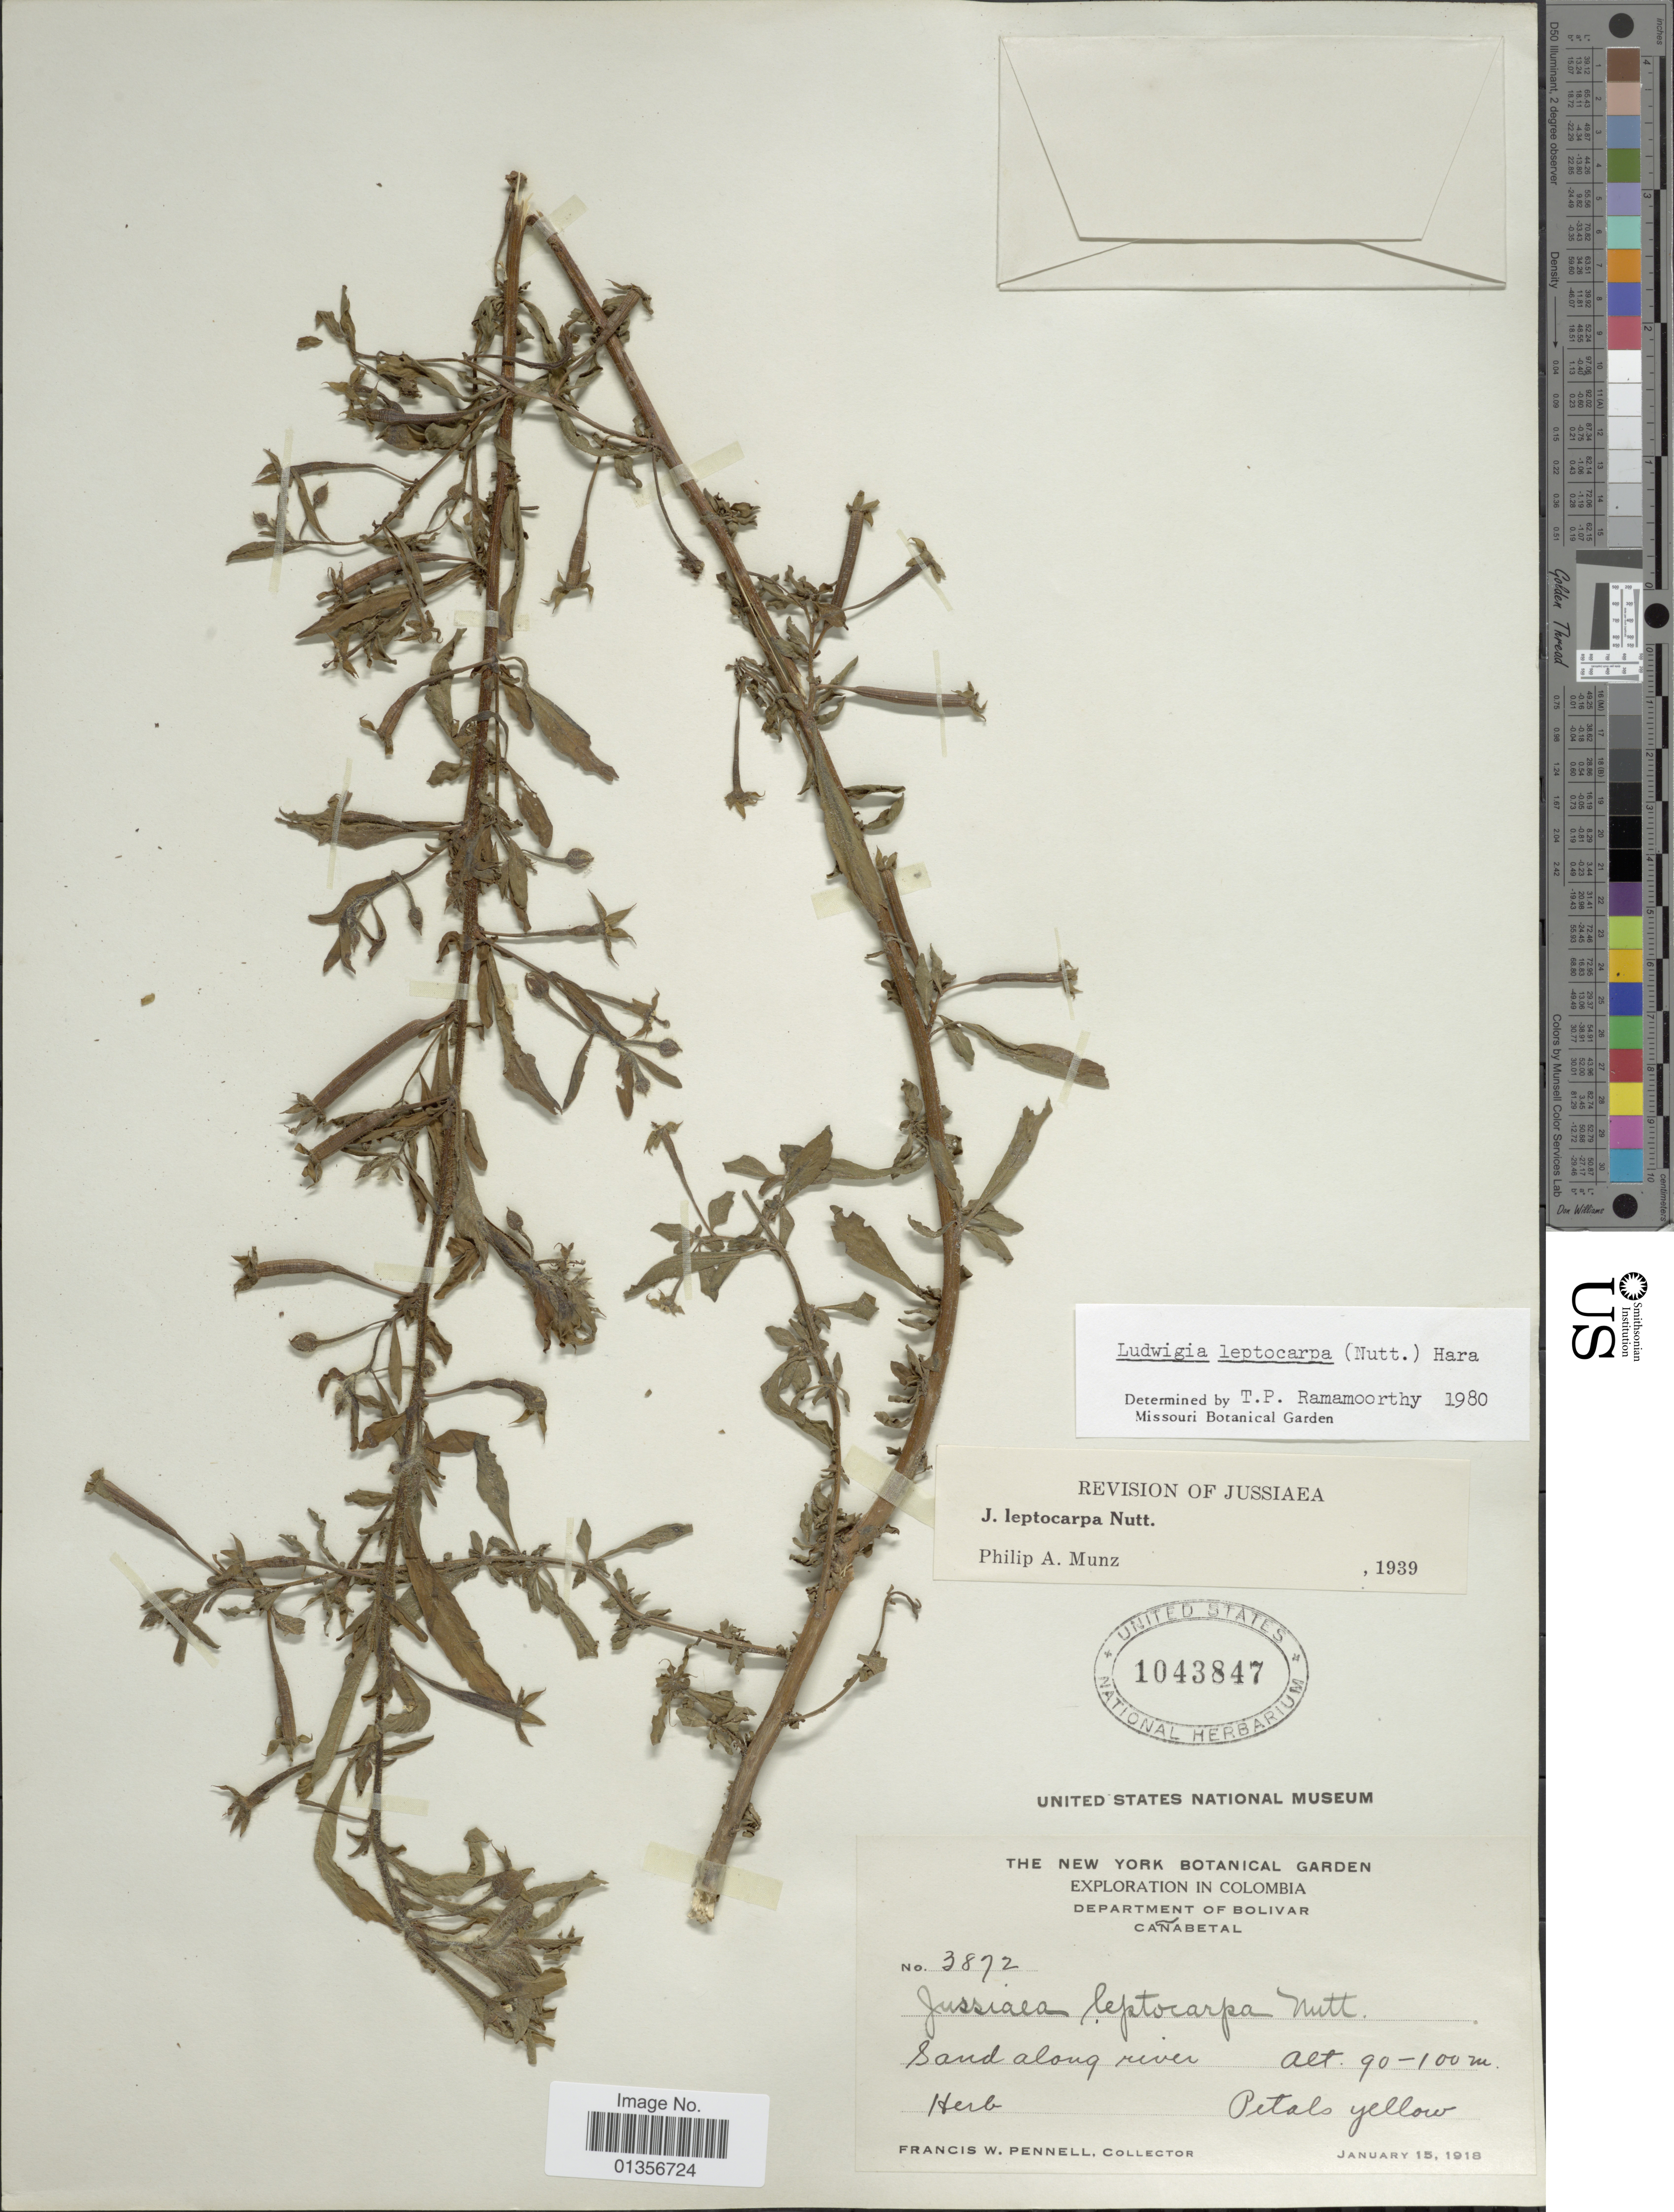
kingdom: Plantae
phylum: Tracheophyta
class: Magnoliopsida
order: Myrtales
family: Onagraceae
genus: Ludwigia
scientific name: Ludwigia leptocarpa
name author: (Nutt.) H. Hara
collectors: F. W. Pennell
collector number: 3872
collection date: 1918-01-15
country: Colombia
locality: Department of Bolivar, Cañabetal, sand along river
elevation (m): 90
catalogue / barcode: US 1043847